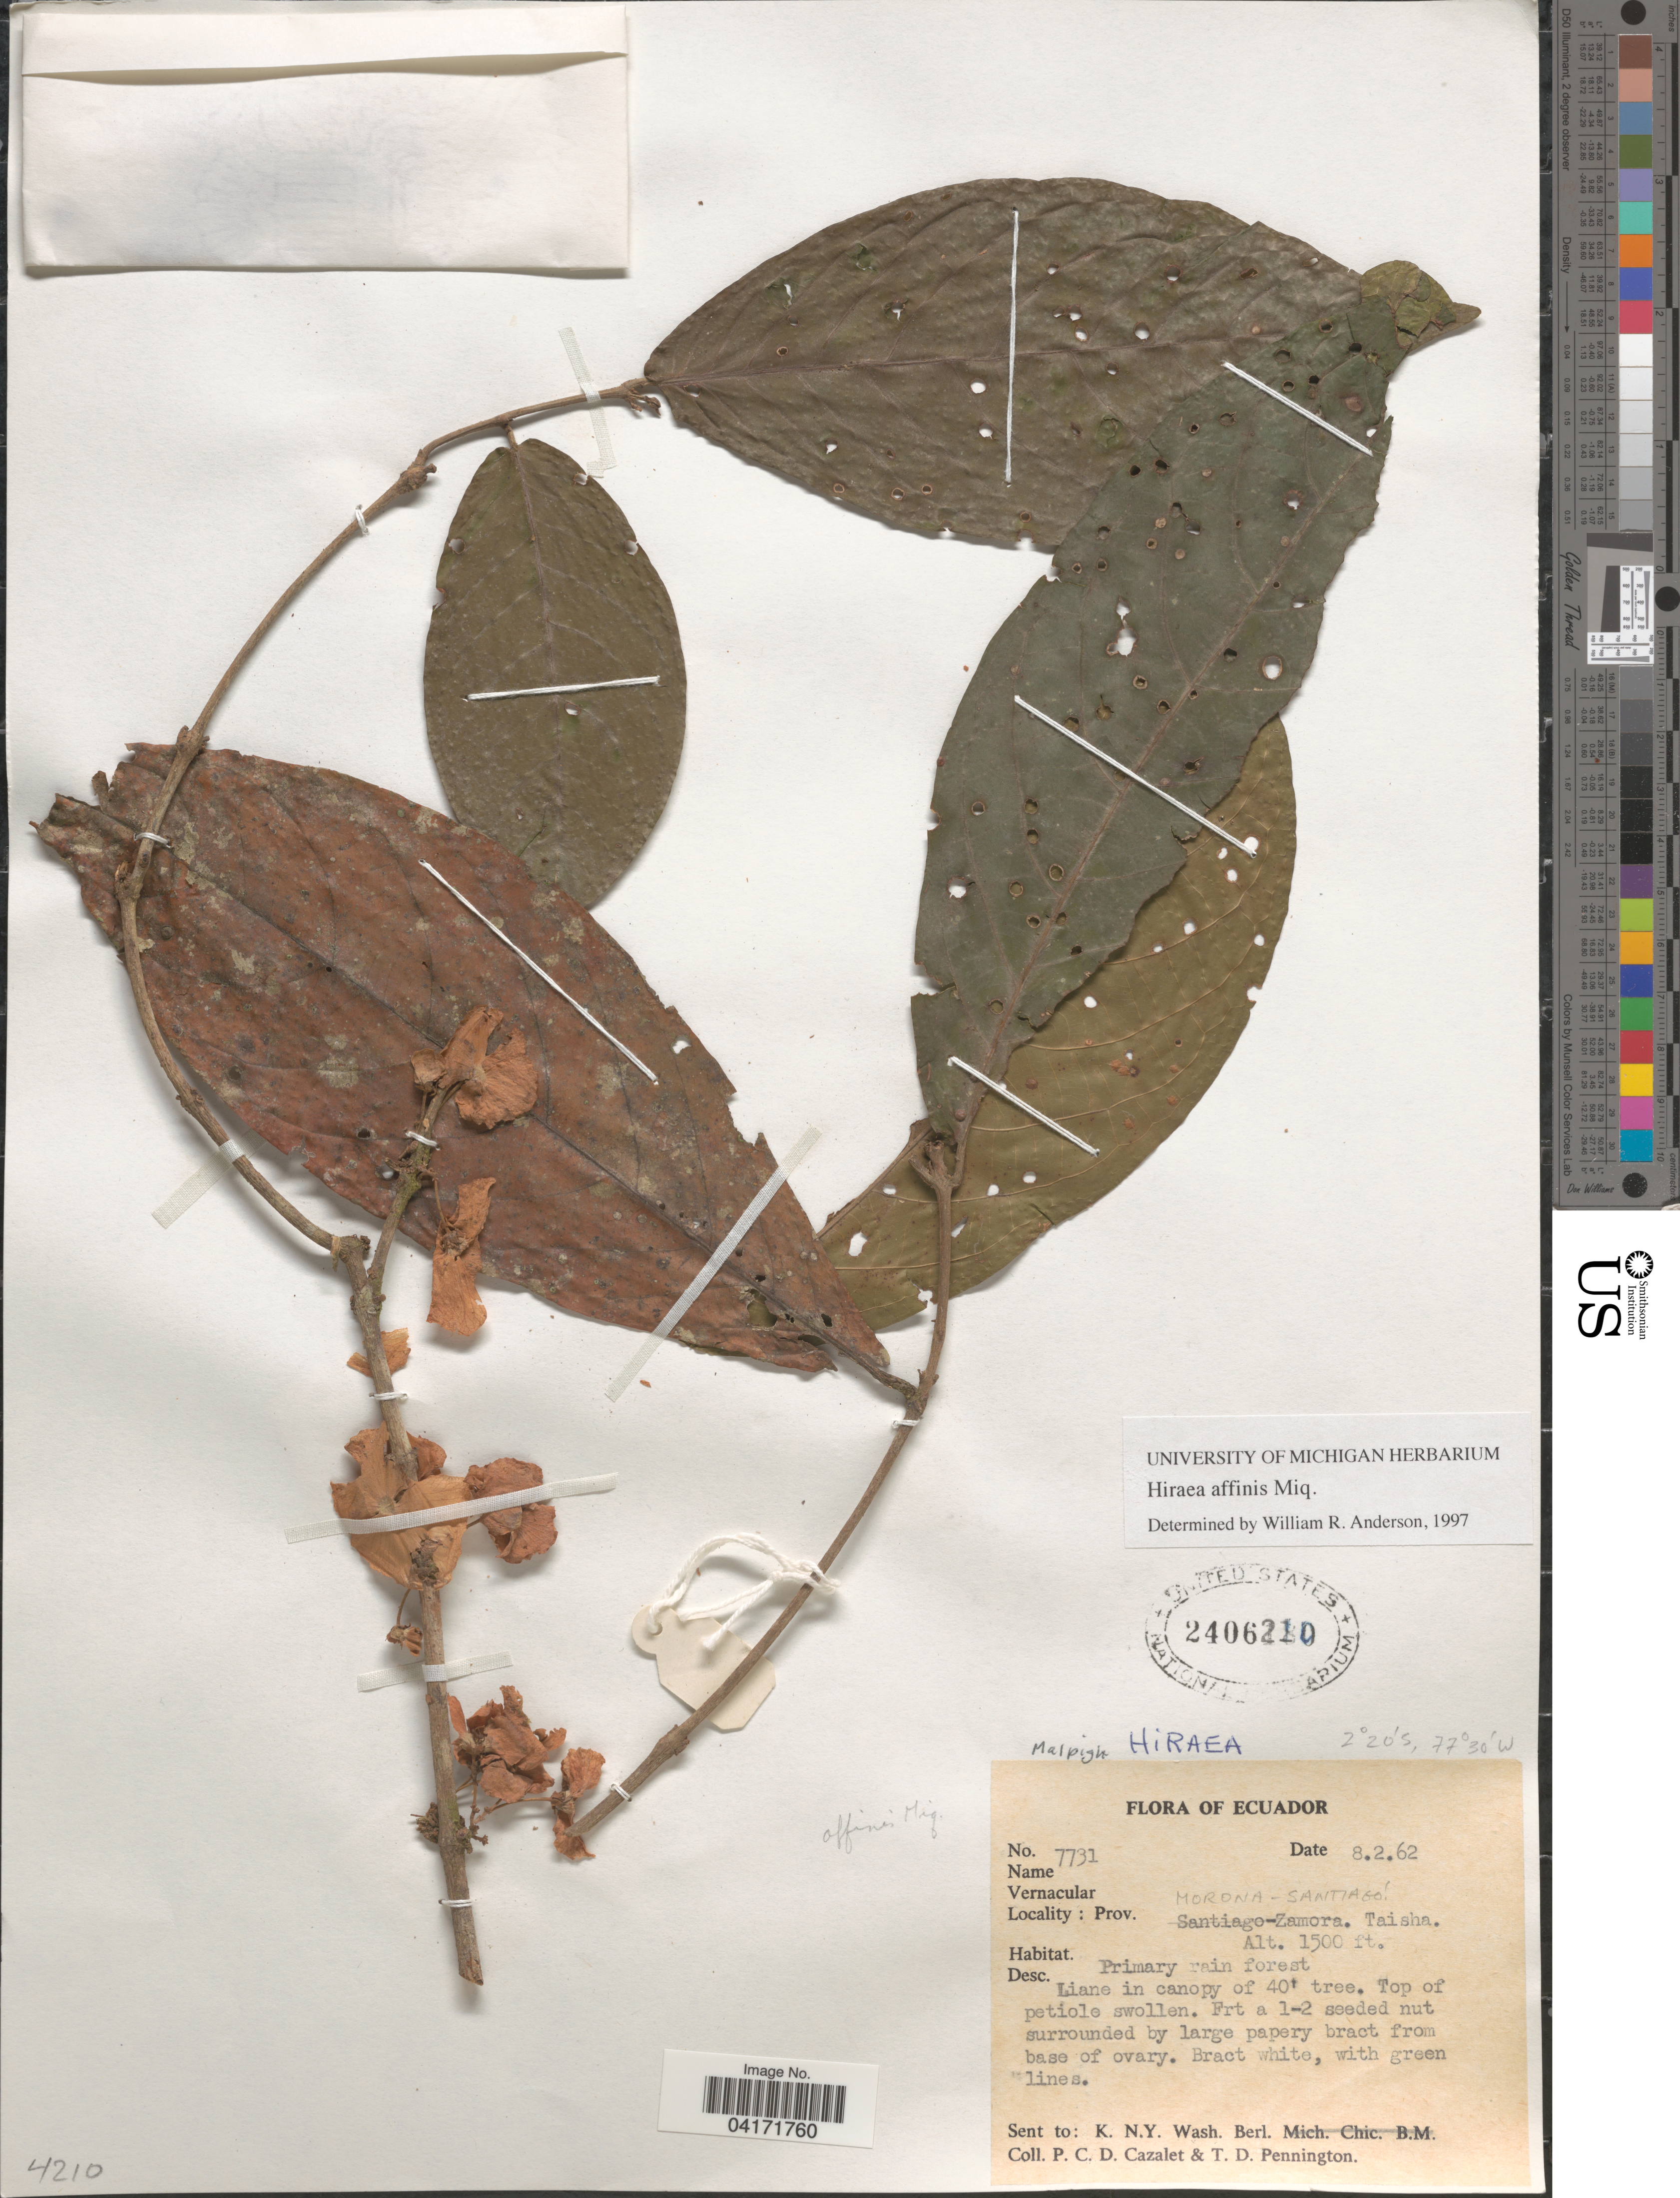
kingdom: Plantae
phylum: Tracheophyta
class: Magnoliopsida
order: Malpighiales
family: Malpighiaceae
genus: Hiraea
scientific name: Hiraea affinis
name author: Miq.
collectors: P. C. D. Cazalet & T. D. Pennington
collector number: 7731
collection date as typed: Transcribed d/m/y: 8/2/62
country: Ecuador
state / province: Morona-Santiago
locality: Taisha.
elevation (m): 457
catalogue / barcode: US 2406210